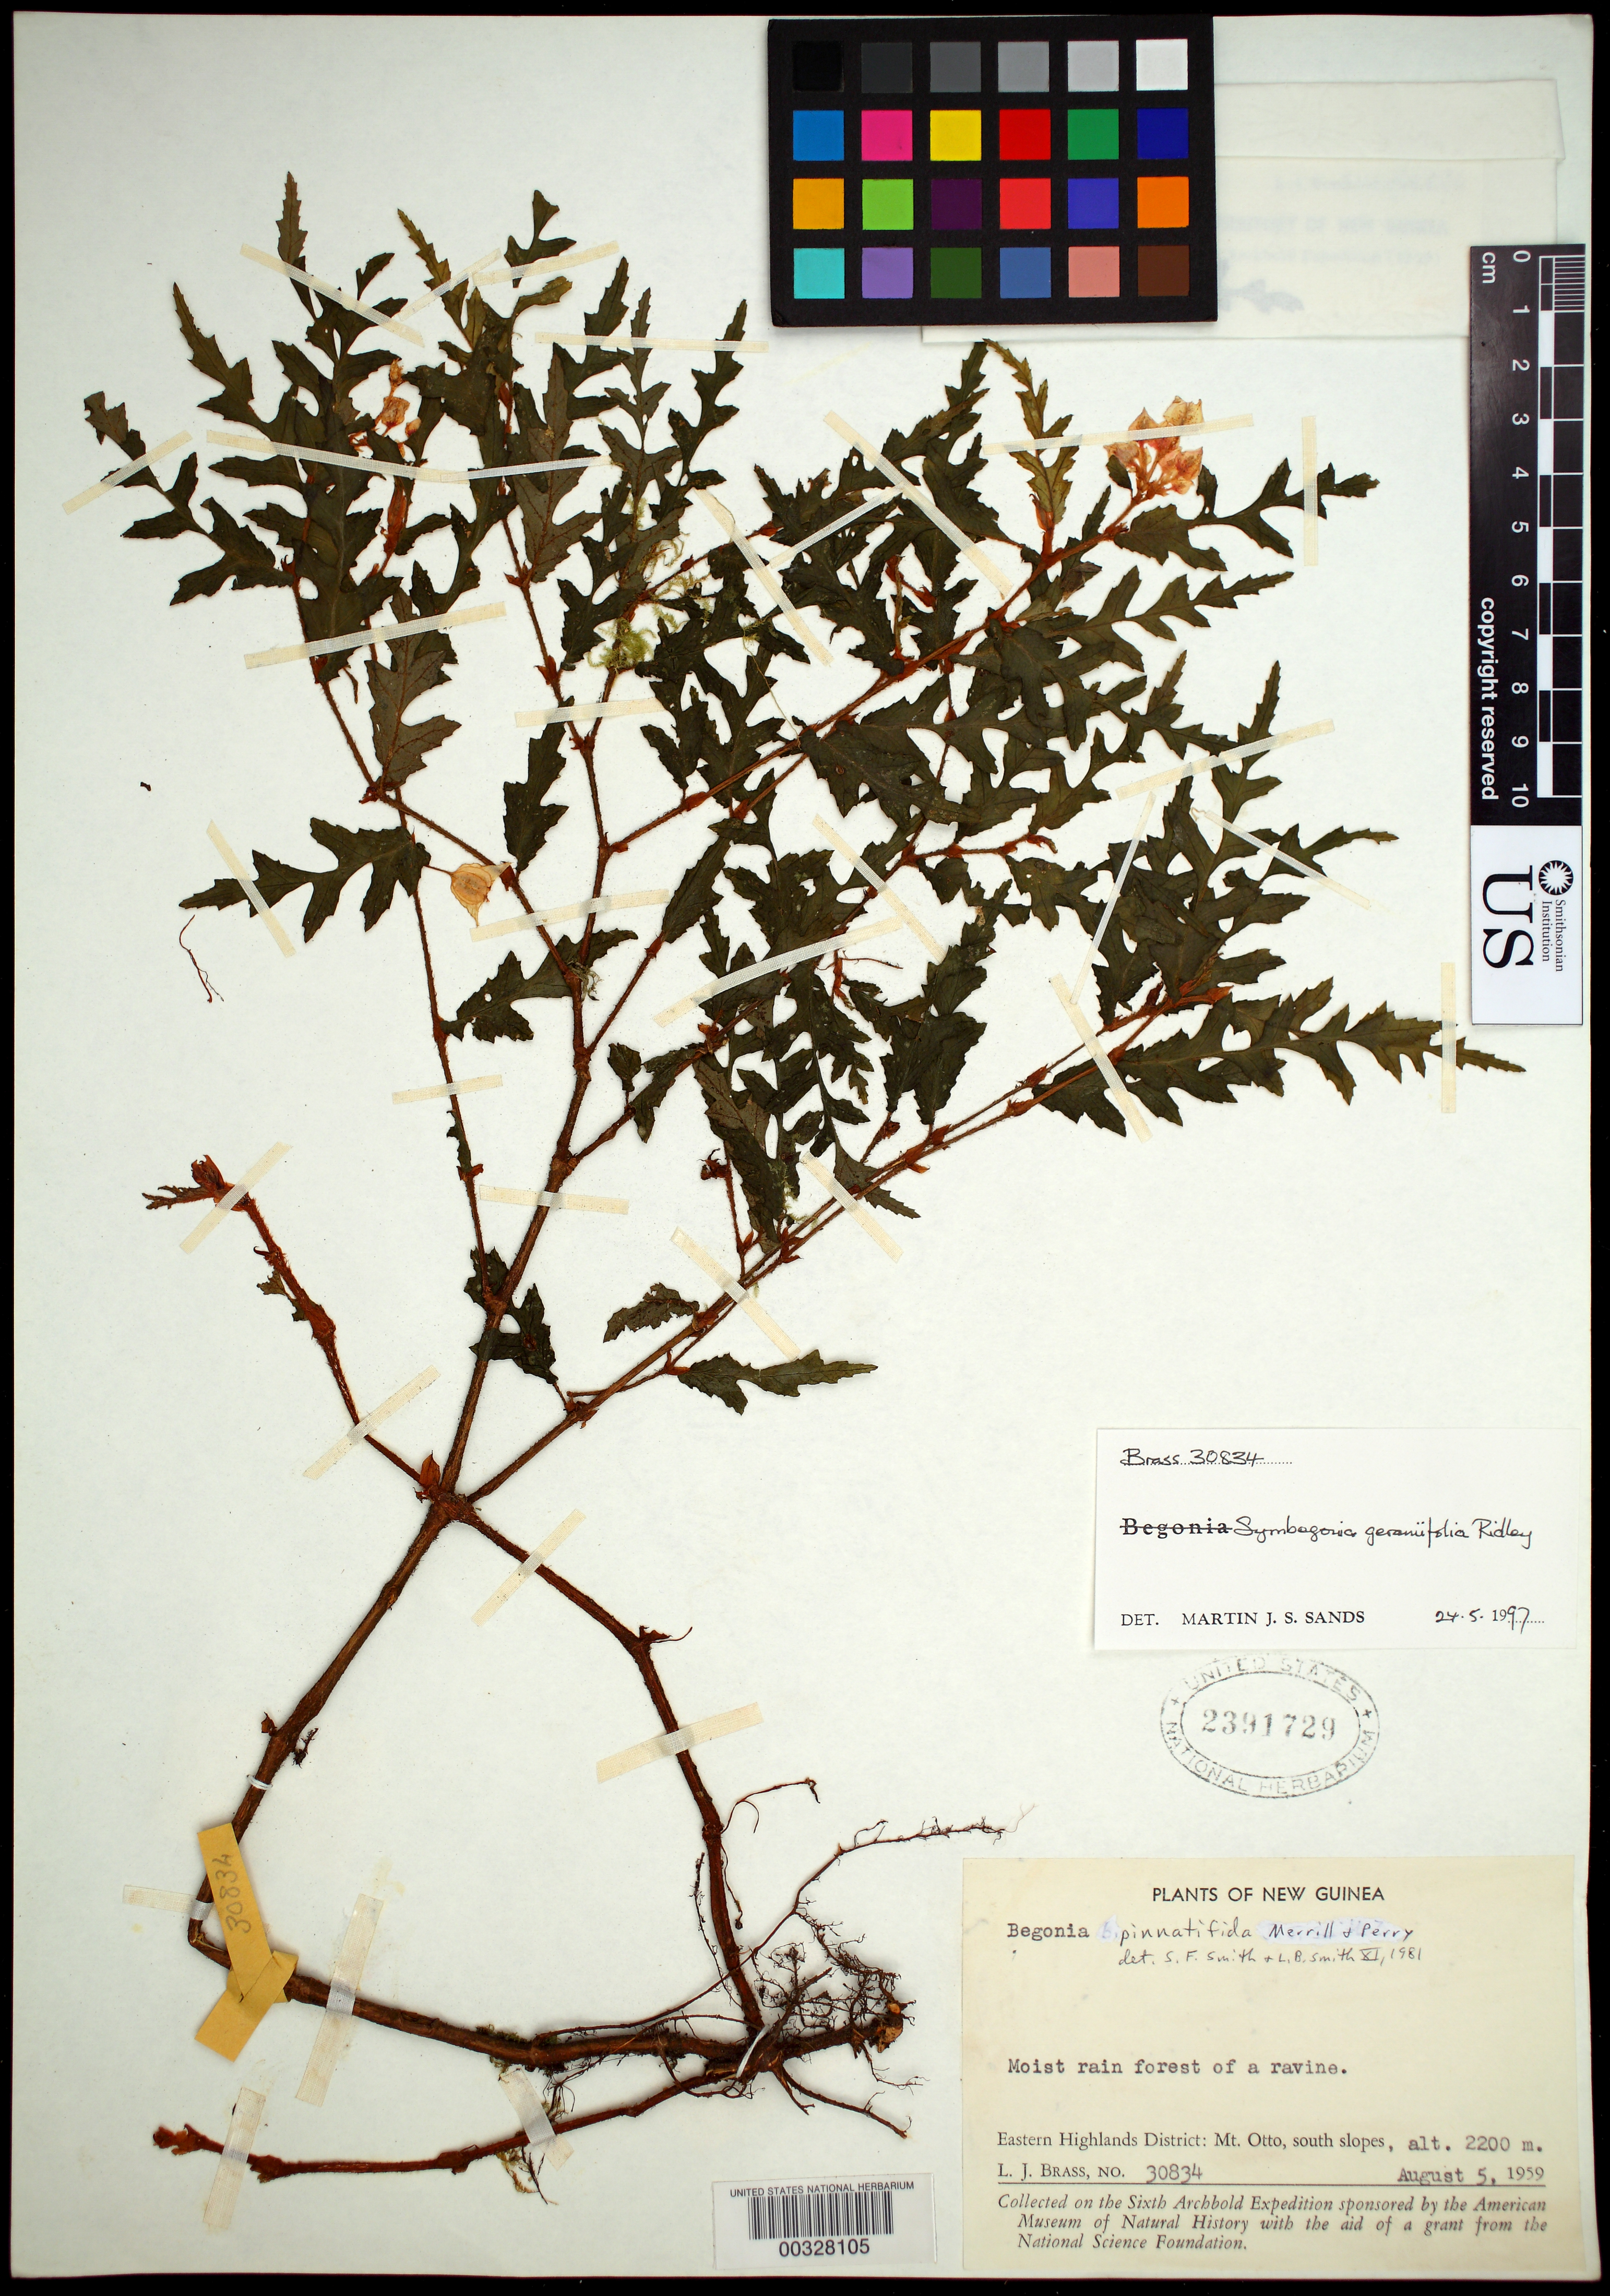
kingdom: Plantae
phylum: Tracheophyta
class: Magnoliopsida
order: Cucurbitales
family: Begoniaceae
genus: Begonia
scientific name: Begonia symgeraniifolia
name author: L.L. Forrest & Hollingsw.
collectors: L. J. Brass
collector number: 30834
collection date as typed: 05 Aug 1959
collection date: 1959-08-05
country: Papua New Guinea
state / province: Eastern Highlands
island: New Guinea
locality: Mt. otto, s slopes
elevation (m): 2200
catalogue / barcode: US 2391729